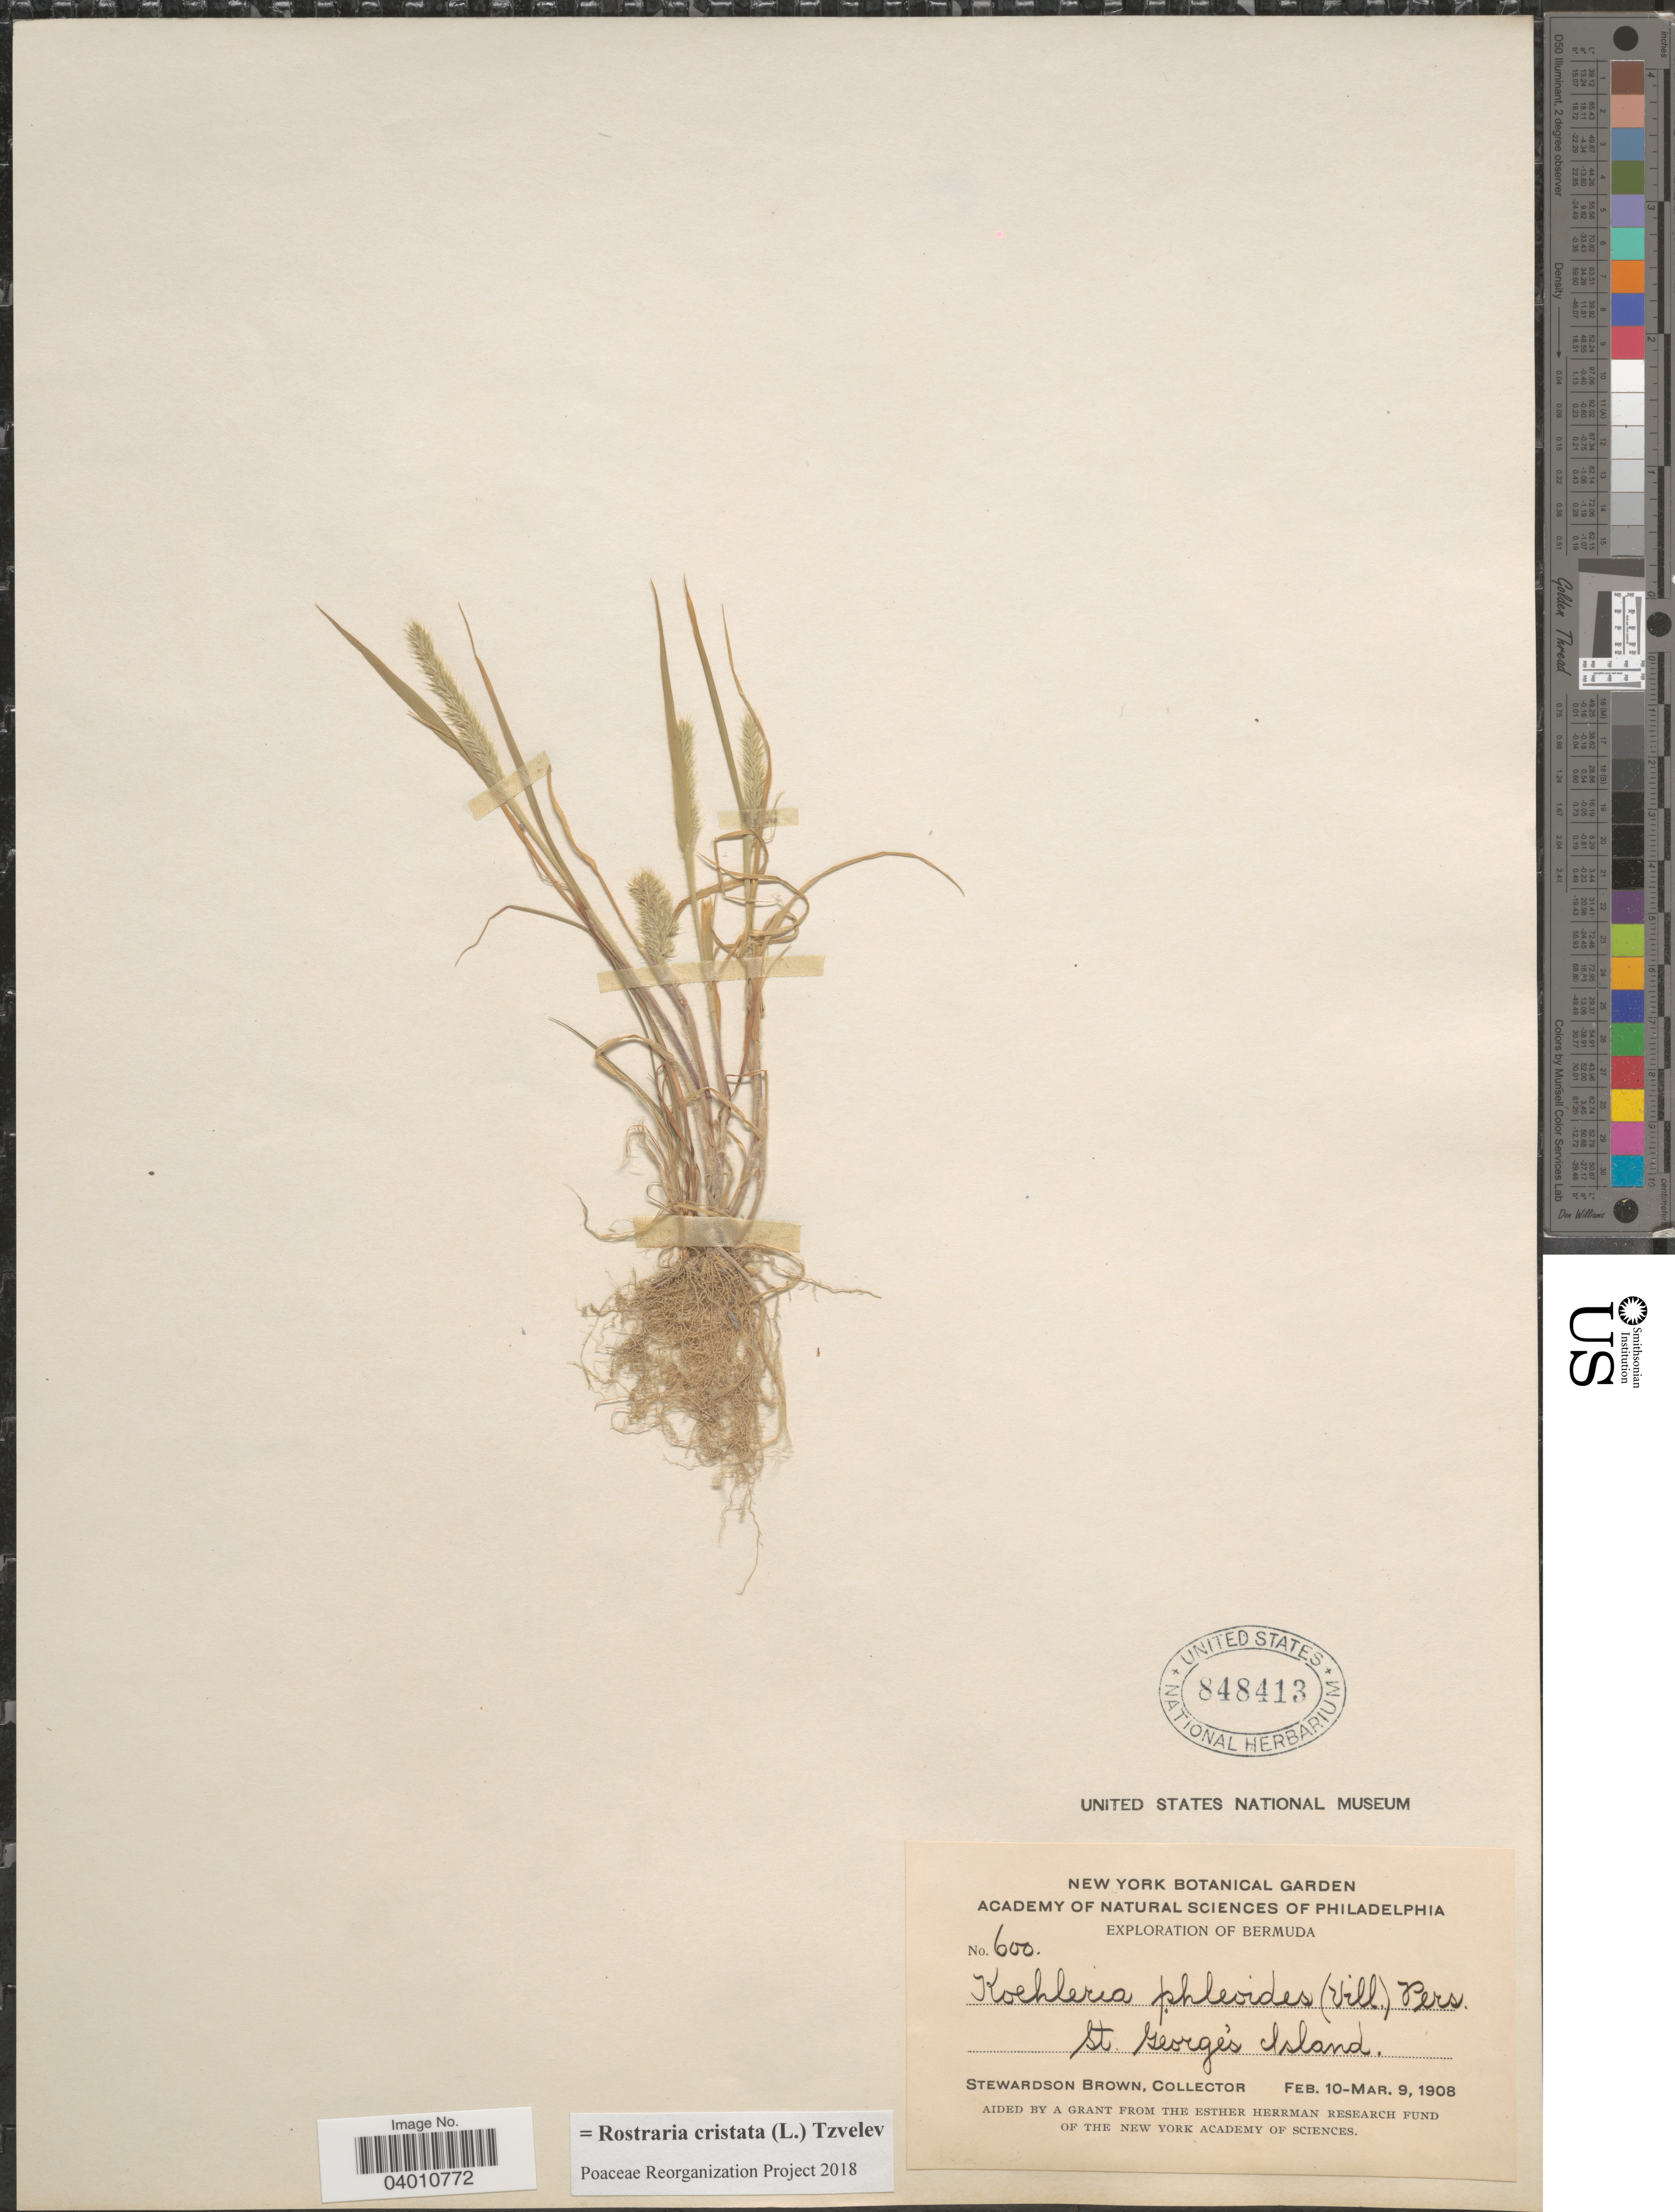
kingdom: Plantae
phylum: Tracheophyta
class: Liliopsida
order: Poales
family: Poaceae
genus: Rostraria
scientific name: Rostraria cristata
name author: (L.) Tzvelev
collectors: S. Brown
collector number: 600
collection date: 1908-02-10/1908-03-09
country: Bermuda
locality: St. George's Island.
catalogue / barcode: US 848413